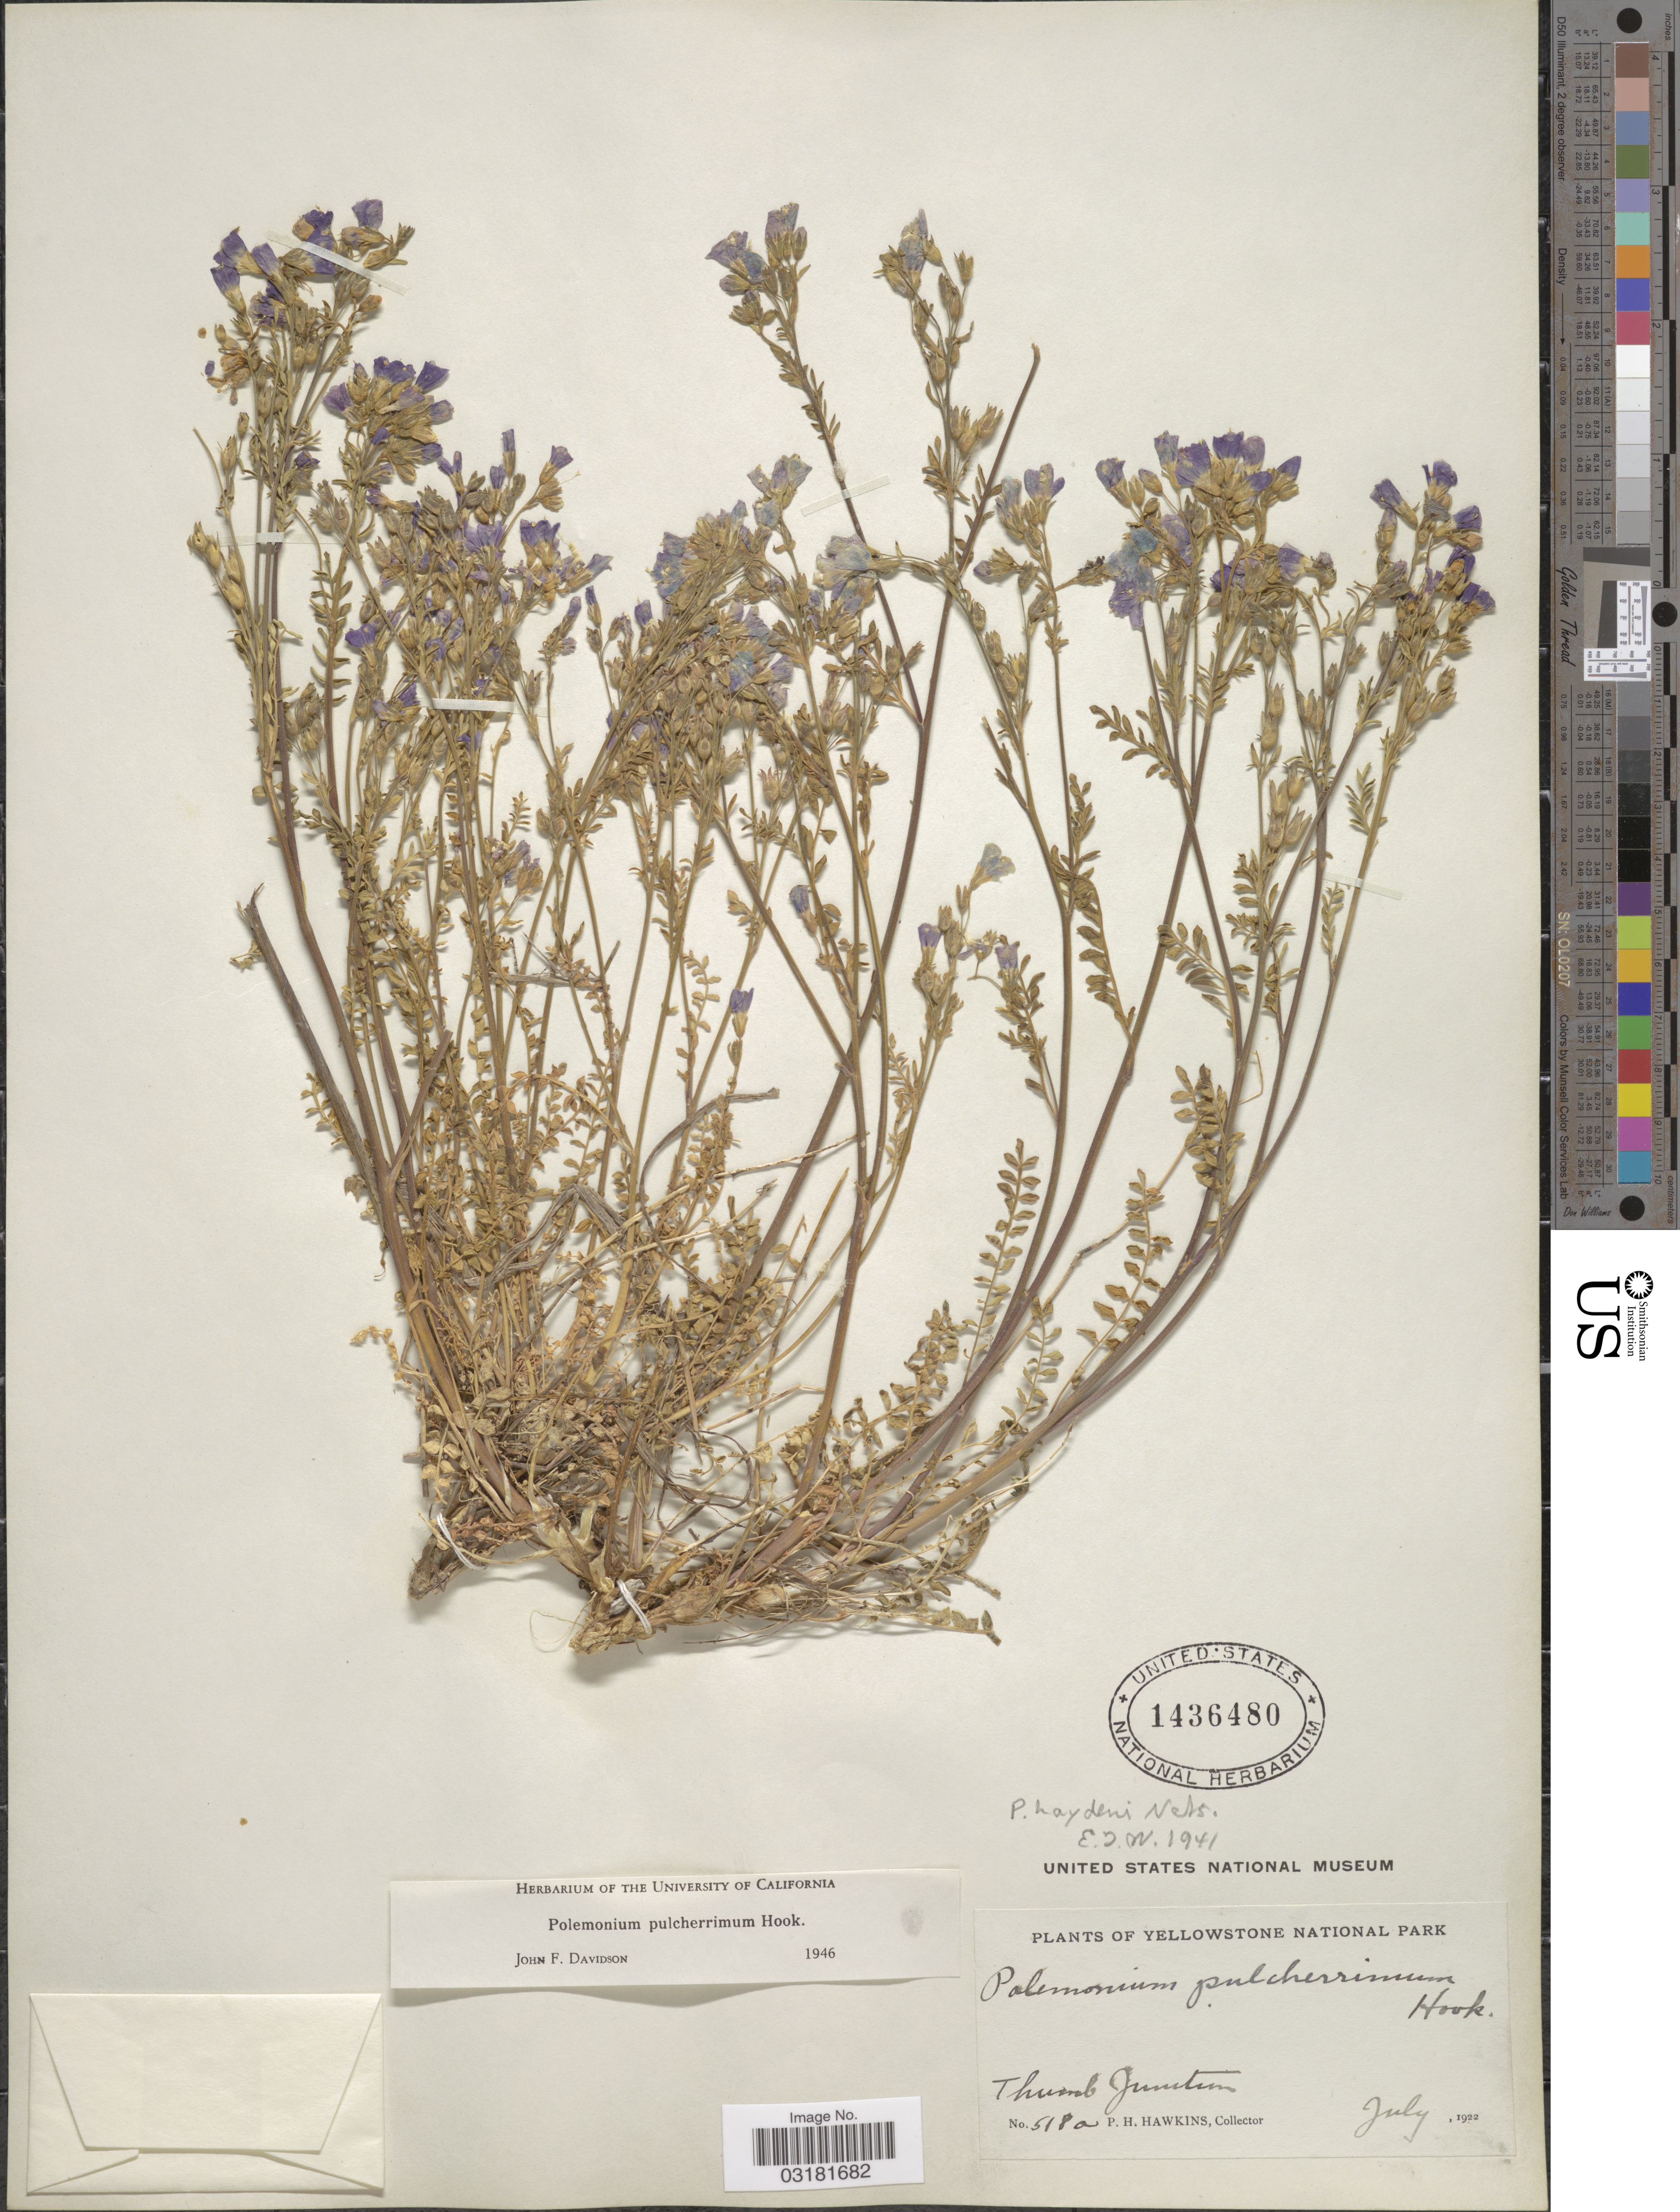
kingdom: Plantae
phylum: Tracheophyta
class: Magnoliopsida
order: Ericales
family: Polemoniaceae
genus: Polemonium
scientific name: Polemonium pulcherrimum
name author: Hook.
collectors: P. Hawkins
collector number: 518a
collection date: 1922-07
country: United States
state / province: Wyoming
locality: Yellowstone National Park. Thumb Junction.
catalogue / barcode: US 1436480